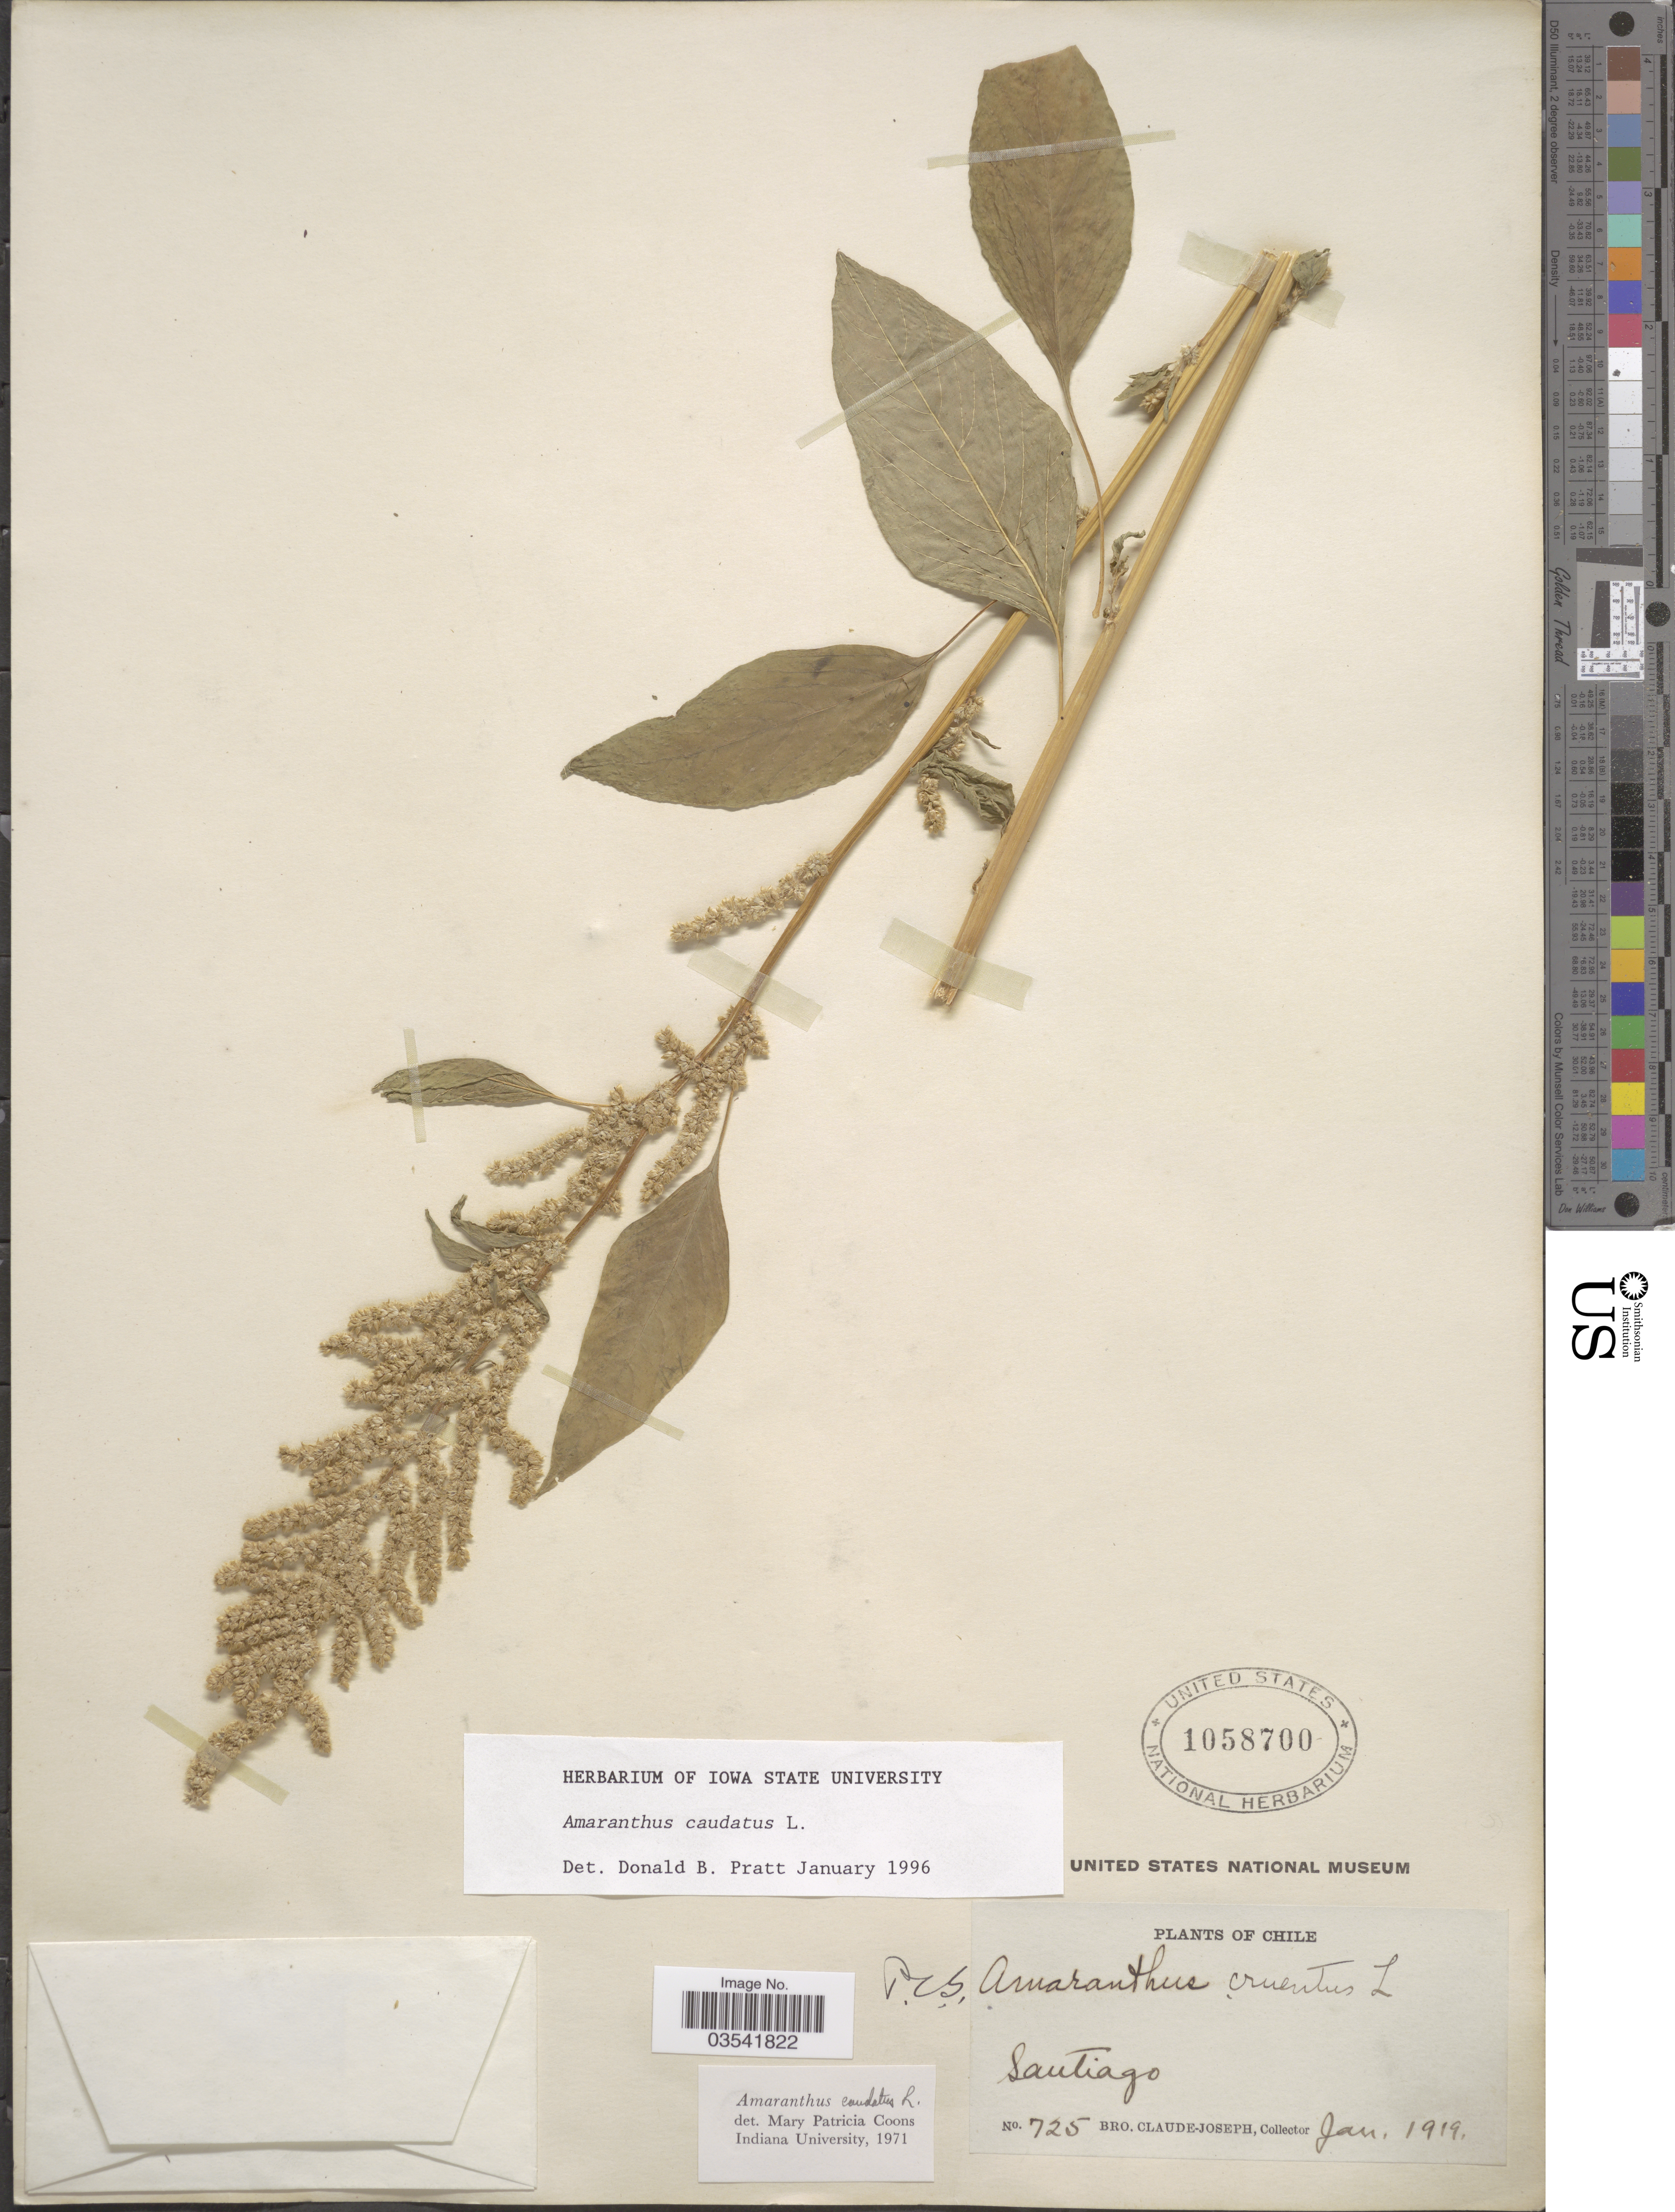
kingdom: Plantae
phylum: Tracheophyta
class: Magnoliopsida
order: Caryophyllales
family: Amaranthaceae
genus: Amaranthus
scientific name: Amaranthus caudatus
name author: L.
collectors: Bro. Claude-Joseph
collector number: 725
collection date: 1919-01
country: Chile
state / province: Región Metropolitana (RM)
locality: Santiago.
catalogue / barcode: US 1058700